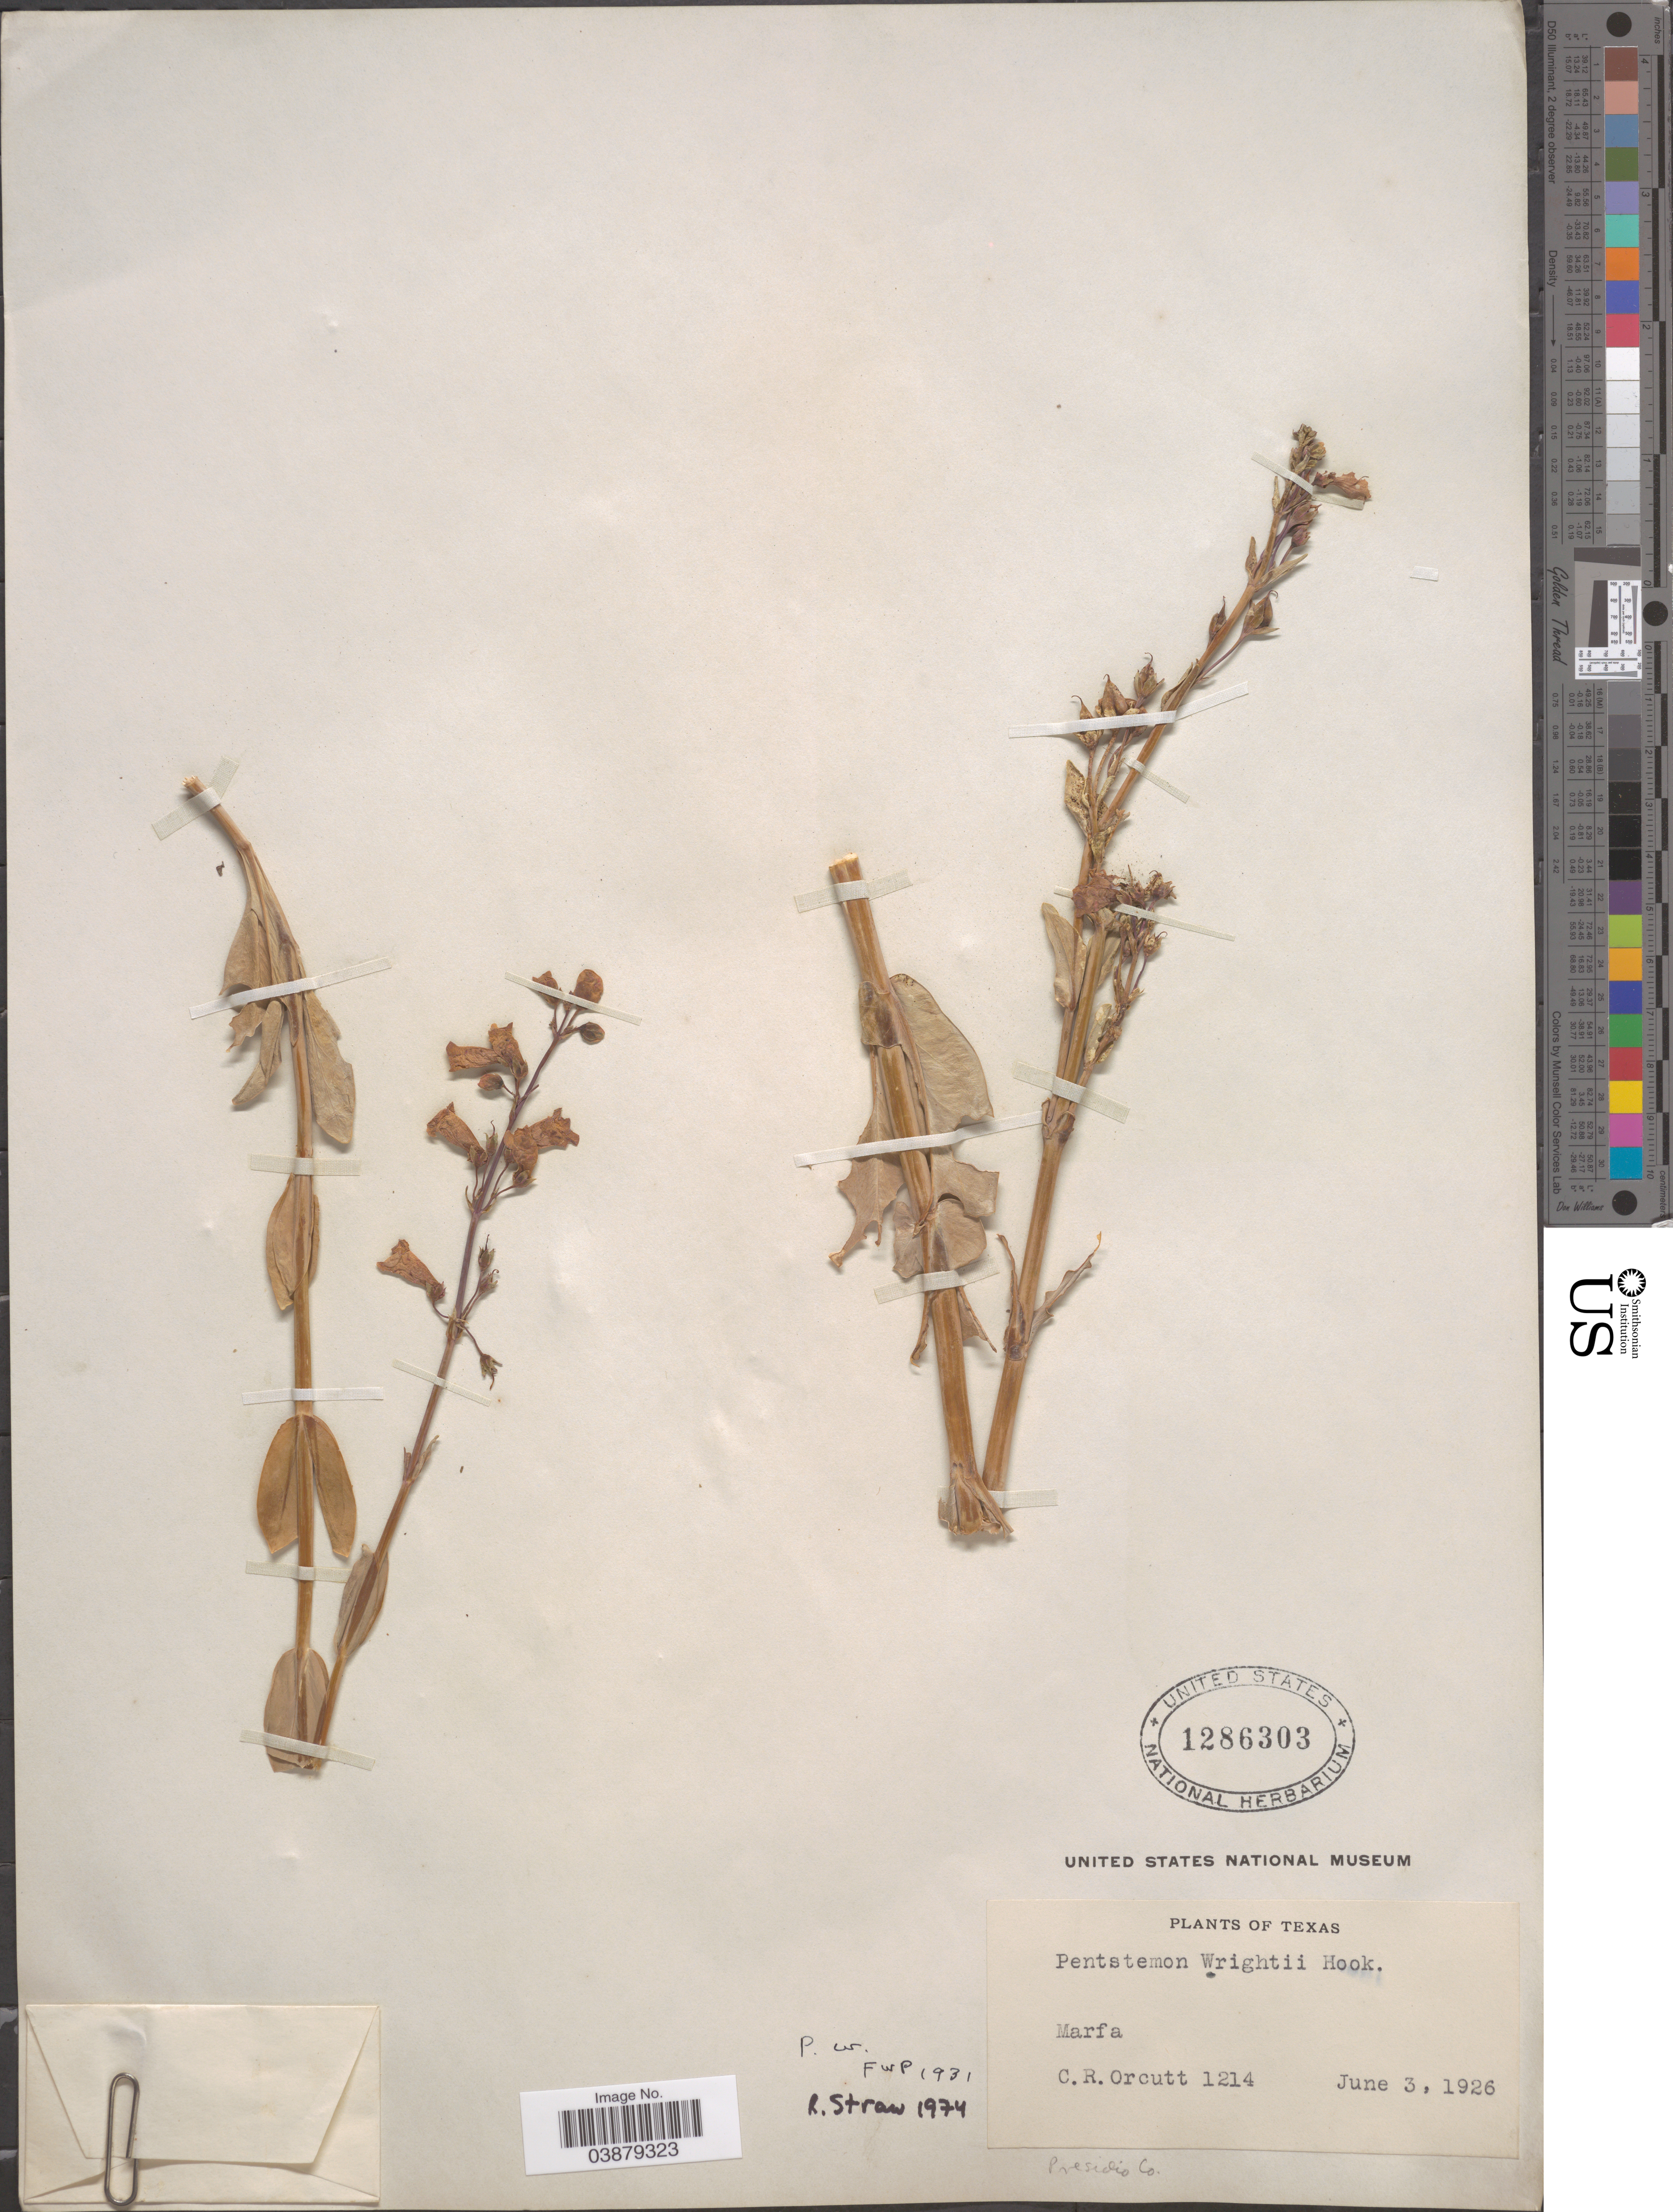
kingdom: Plantae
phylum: Tracheophyta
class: Magnoliopsida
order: Lamiales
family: Plantaginaceae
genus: Penstemon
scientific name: Penstemon wrightii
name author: Hook.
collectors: C. R. Orcutt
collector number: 1214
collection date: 1926-06-03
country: United States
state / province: Texas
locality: Marfa. Presidio Co.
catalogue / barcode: US 1286303